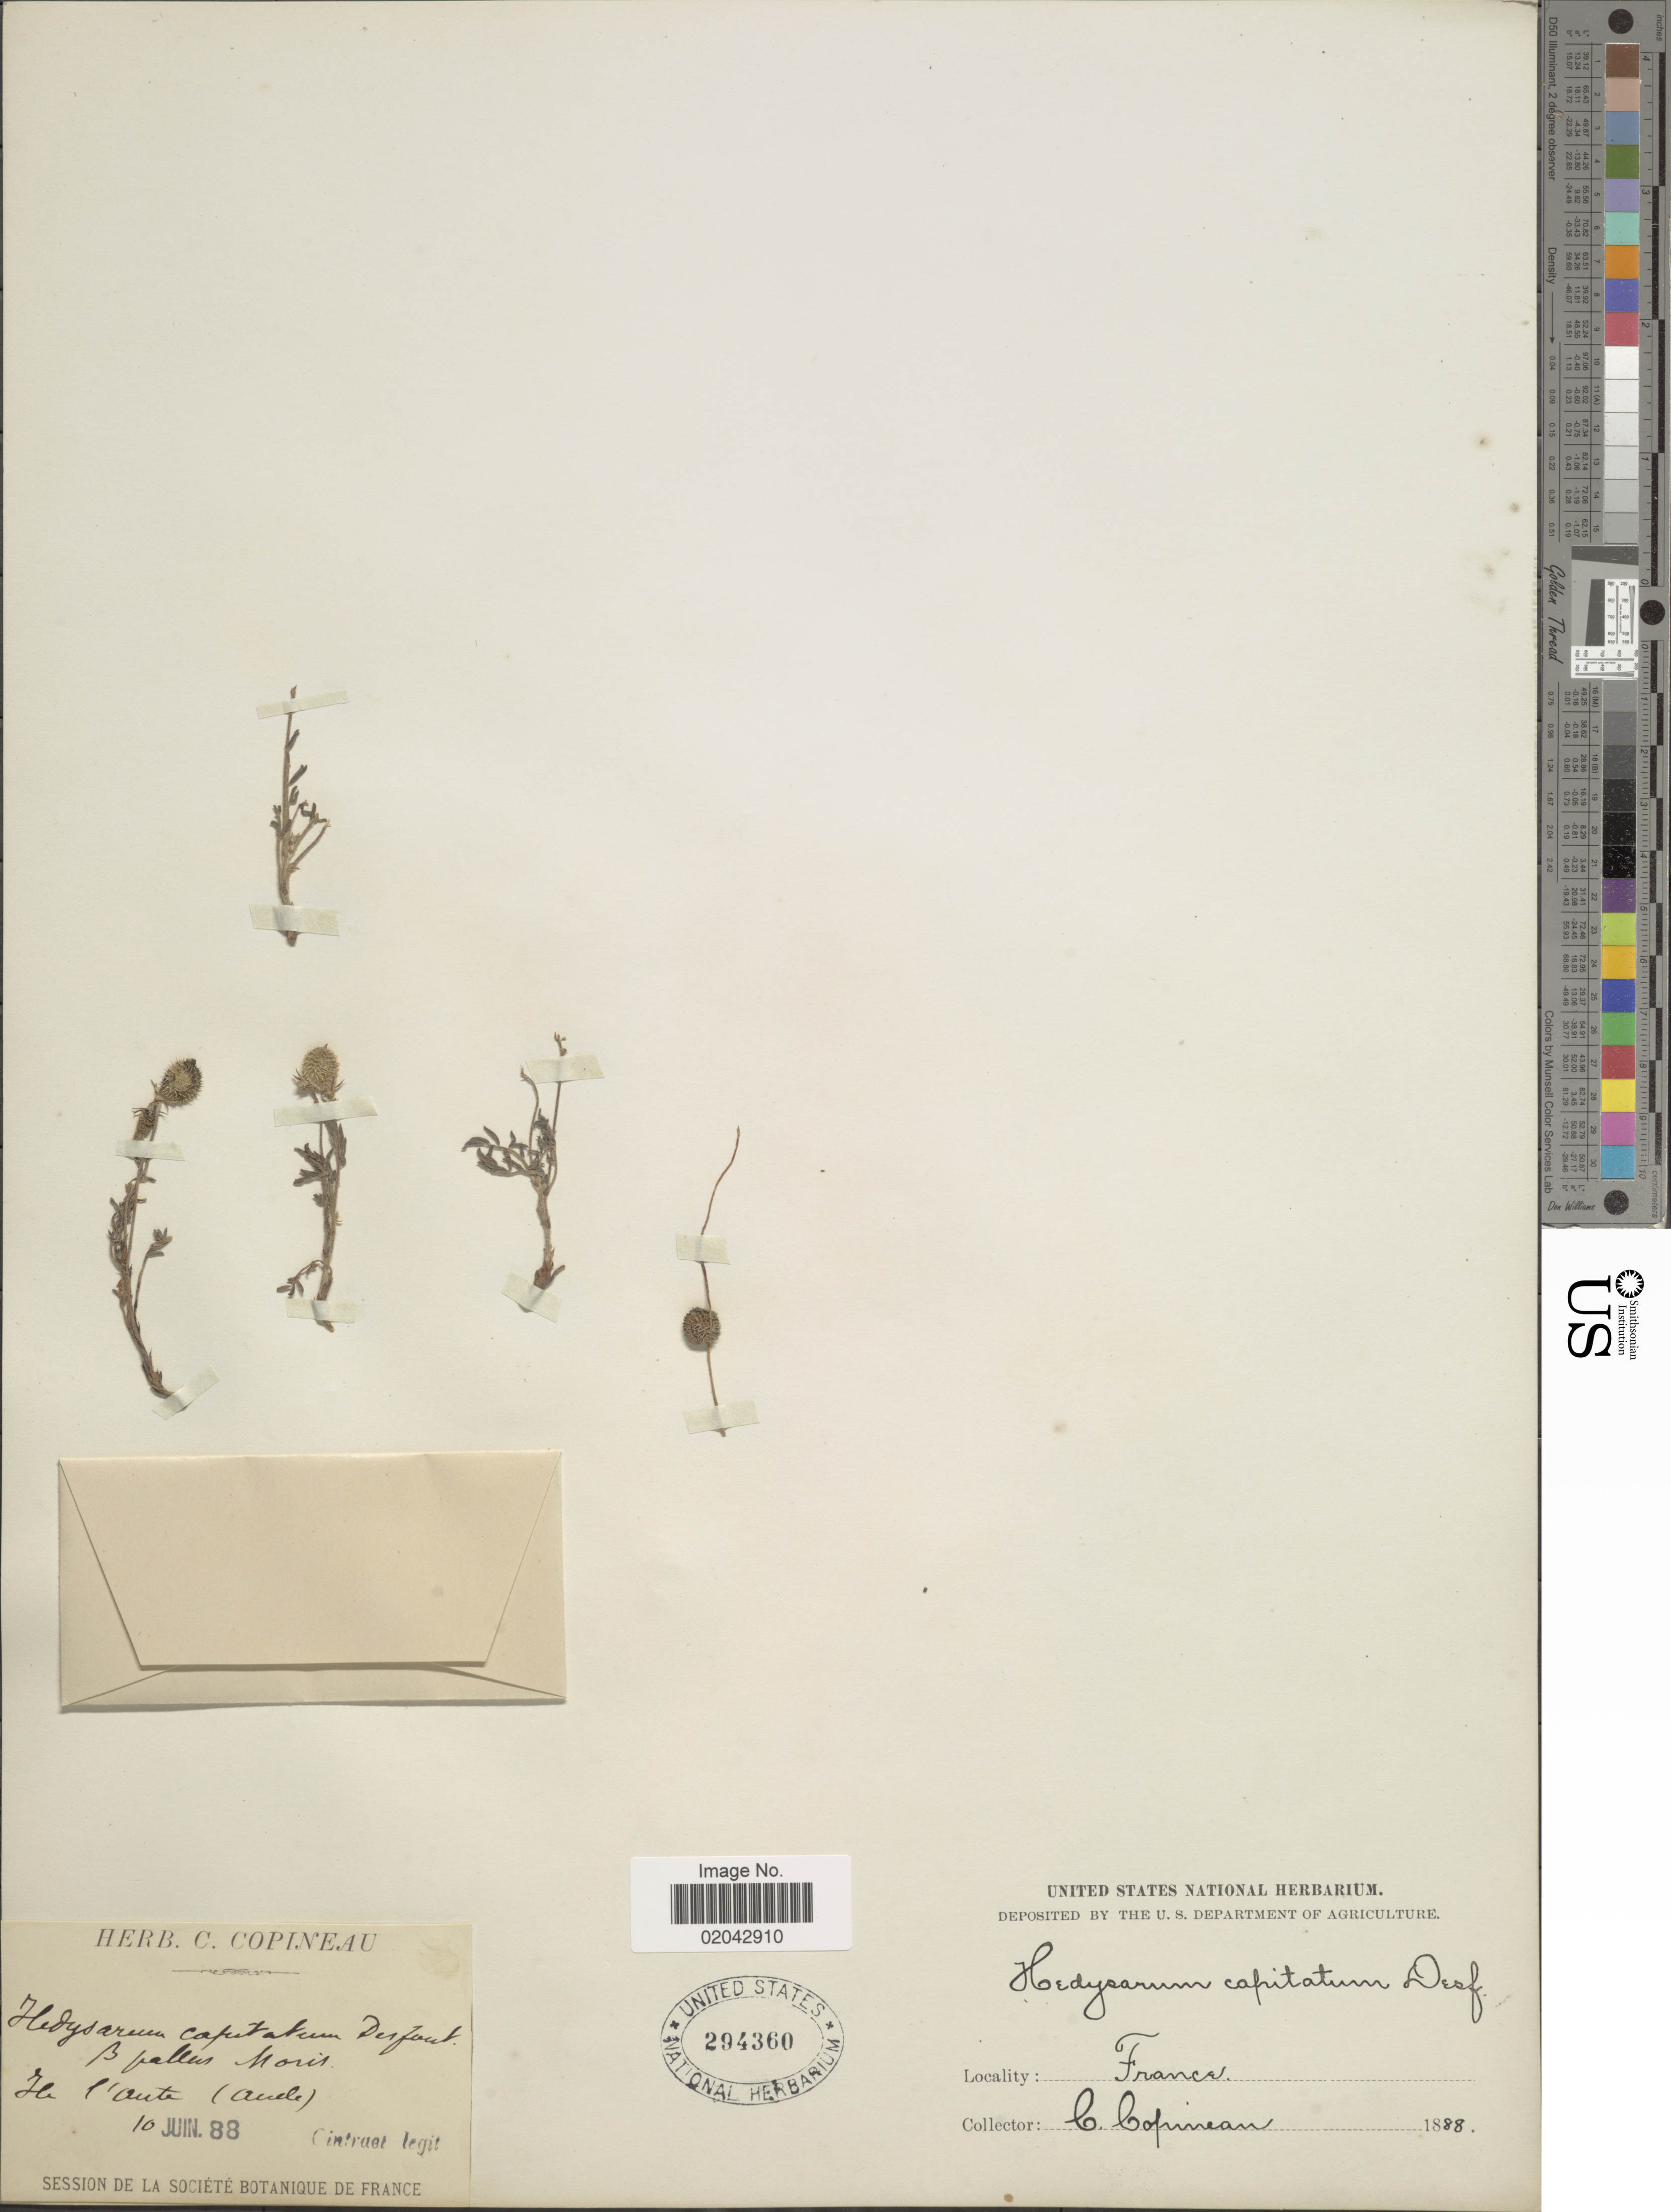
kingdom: Plantae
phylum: Tracheophyta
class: Magnoliopsida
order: Fabales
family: Fabaceae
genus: Hedysarum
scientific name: Hedysarum capitatum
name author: Burm. f.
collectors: Cintract, -- & C. Copineau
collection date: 1888-06-10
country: France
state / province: Occitanie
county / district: Aude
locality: Ile l'Aute (Aude)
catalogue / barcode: US 294360